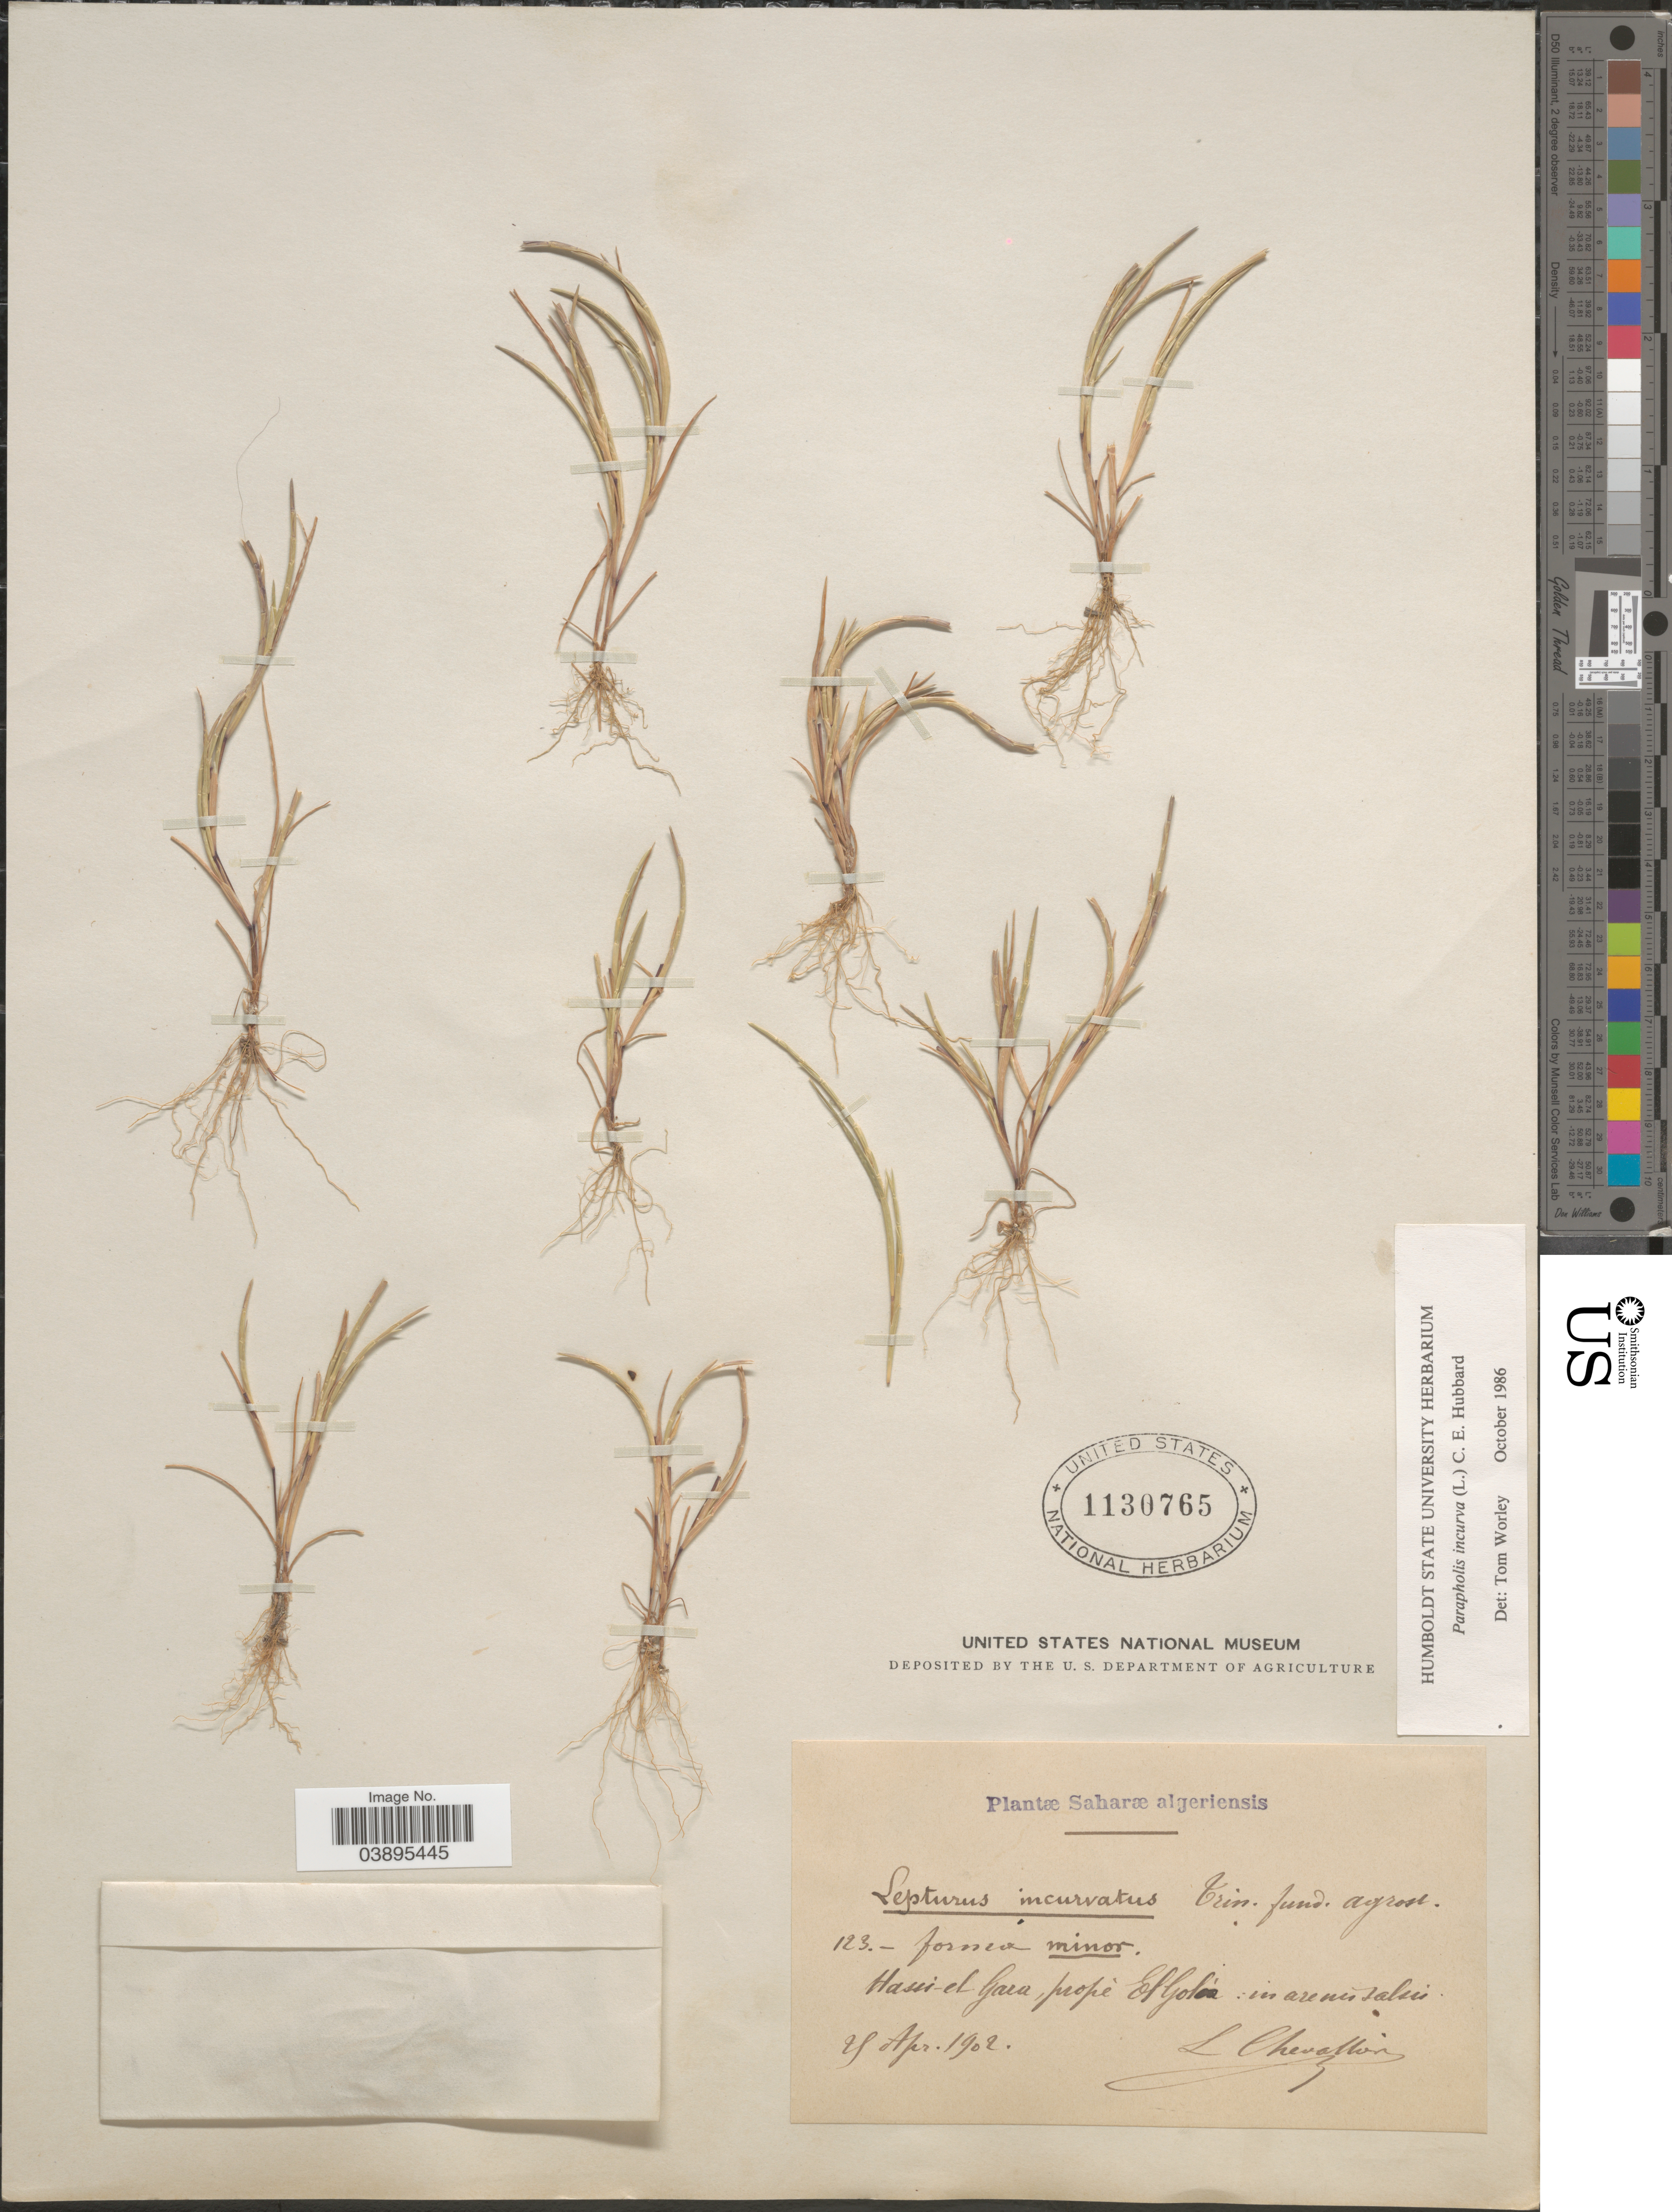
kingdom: Plantae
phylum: Tracheophyta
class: Liliopsida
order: Poales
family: Poaceae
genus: Parapholis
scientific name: Parapholis incurva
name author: (L.) C.E. Hubb.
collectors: L. Chevallier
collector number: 123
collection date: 1902-04-25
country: Algeria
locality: Saharæ algeriensis. Hassi el Gara propé El Goléa :in arenosis salsis.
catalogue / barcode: US 1130765